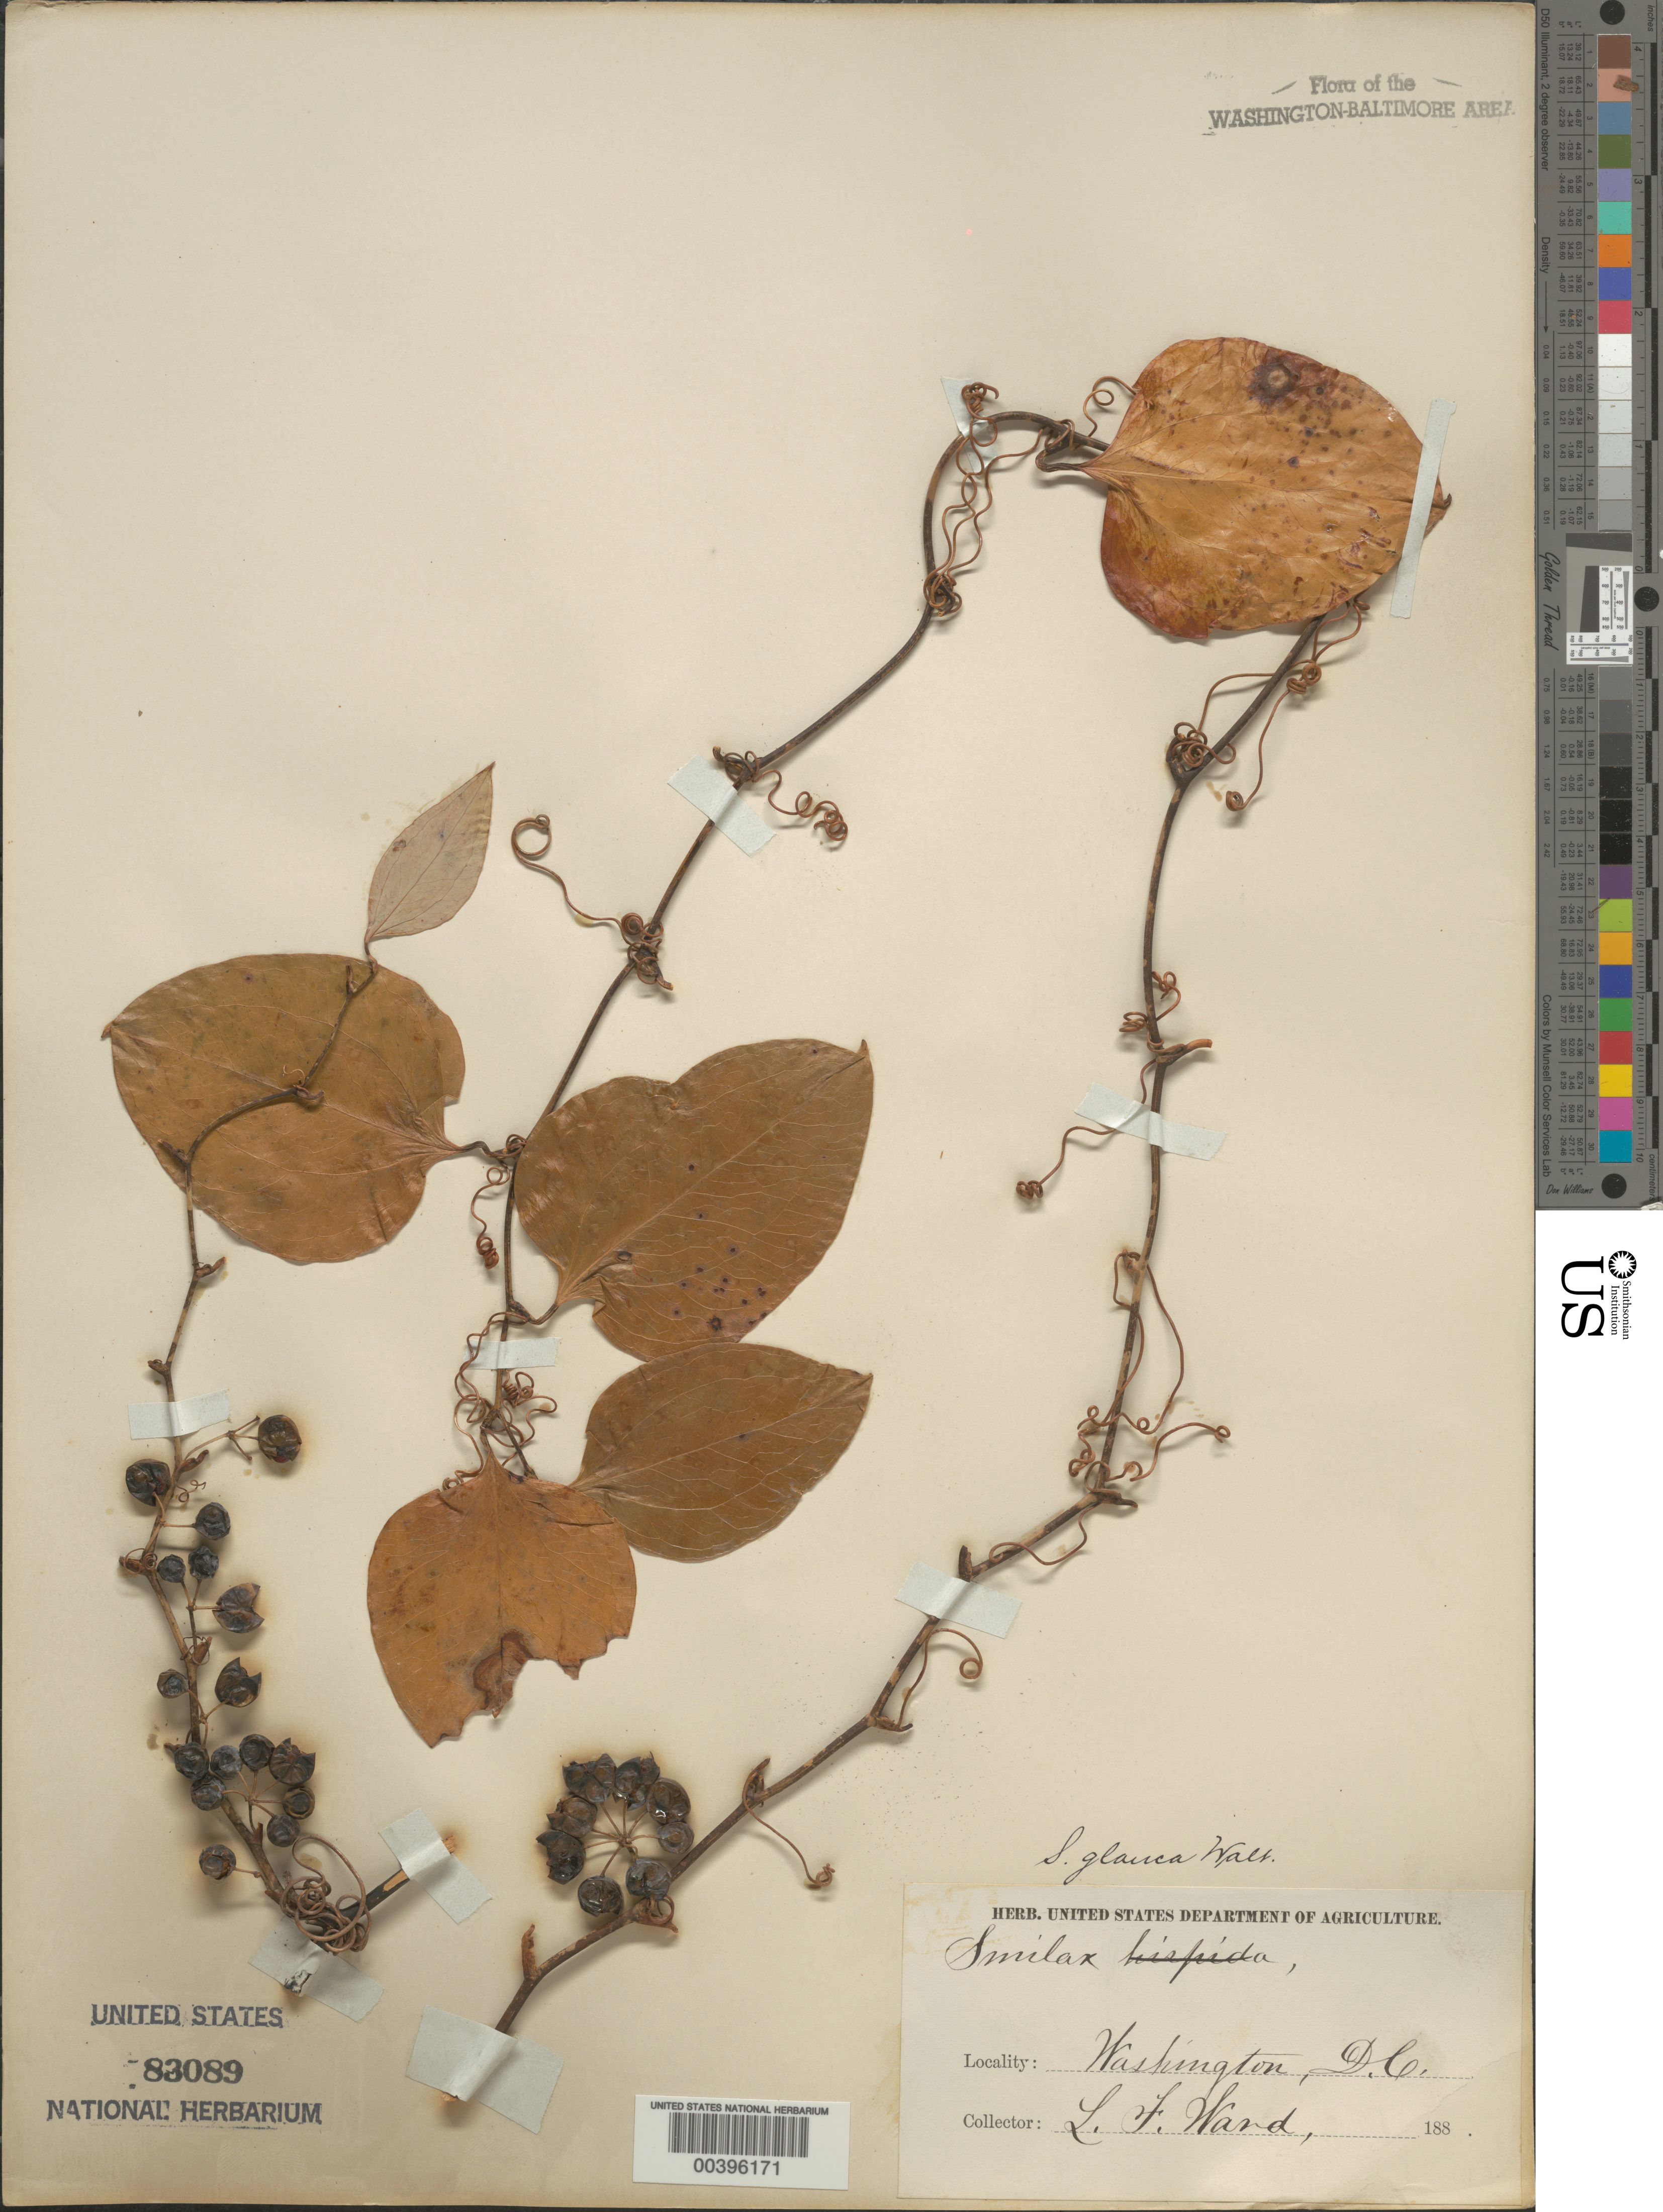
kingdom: Plantae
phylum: Tracheophyta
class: Liliopsida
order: Liliales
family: Smilacaceae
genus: Smilax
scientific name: Smilax glauca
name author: Walter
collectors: L. F. Ward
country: United States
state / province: District of Columbia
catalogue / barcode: US 83089